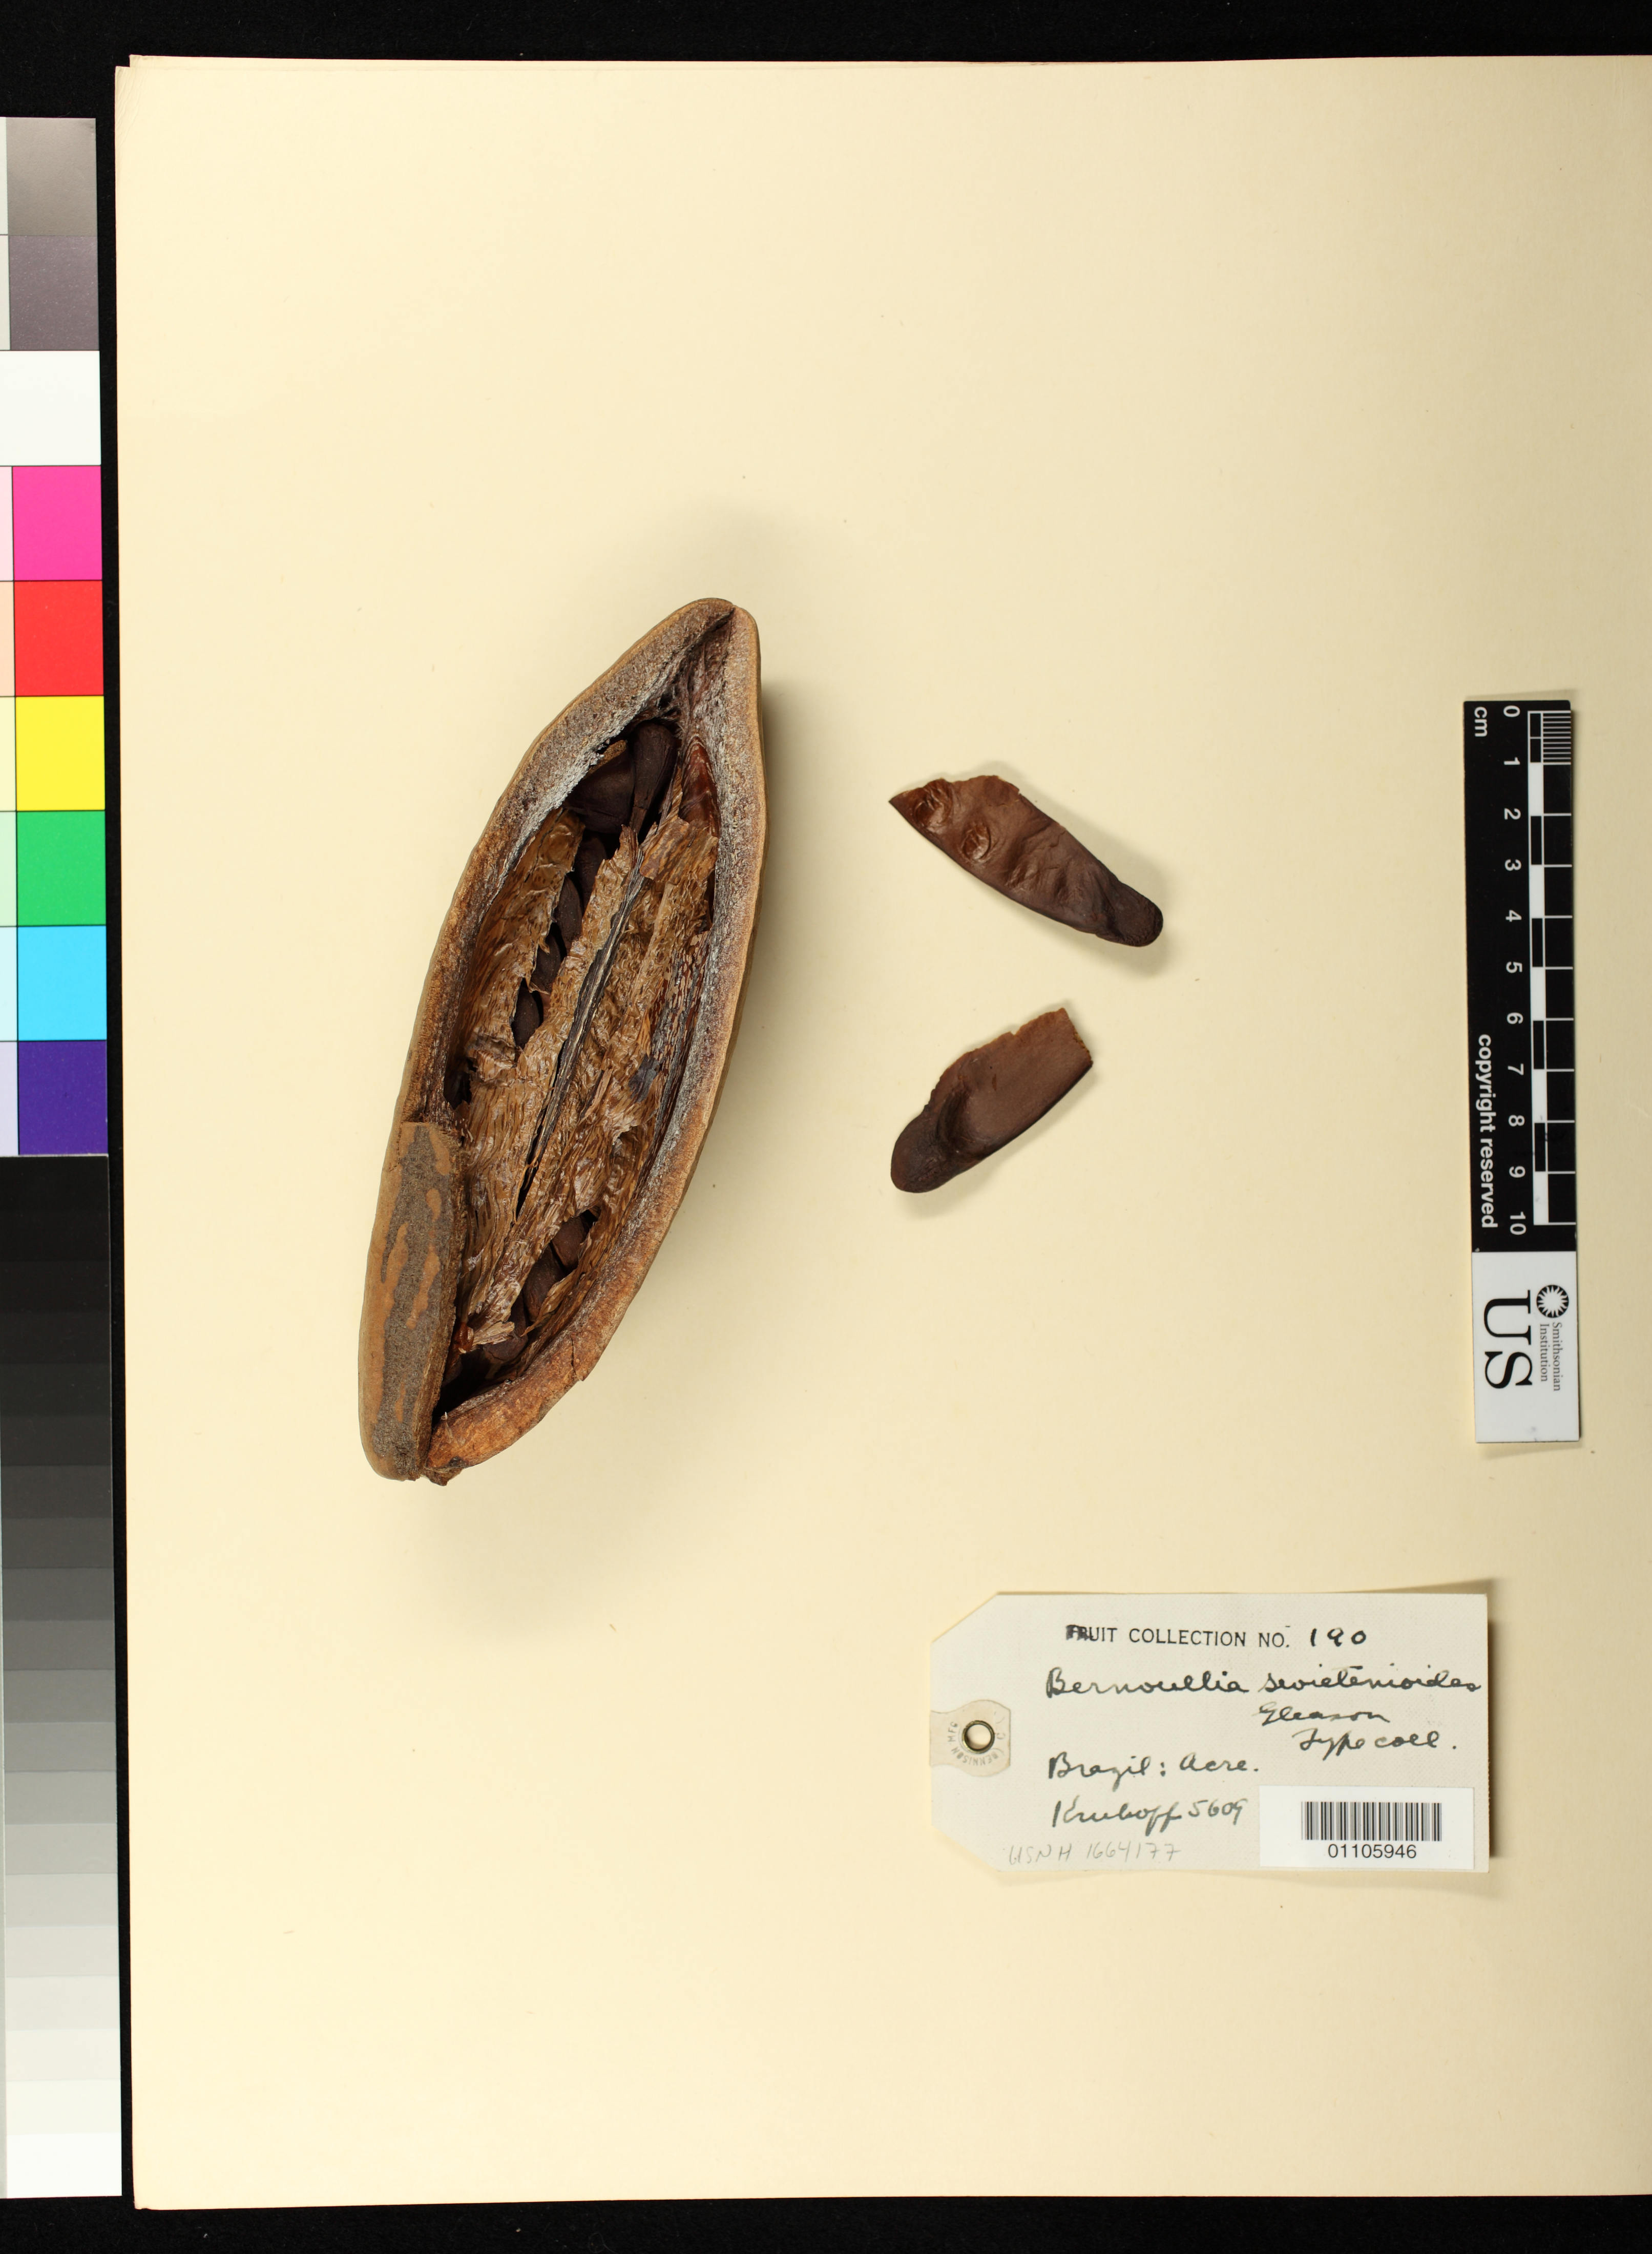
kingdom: Plantae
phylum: Tracheophyta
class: Magnoliopsida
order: Malvales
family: Malvaceae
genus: Bernoullia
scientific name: Bernoullia swietenioides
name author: Gleason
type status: Isotype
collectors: B. A. Krukoff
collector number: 5609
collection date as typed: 22 Aug 1933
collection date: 1933-08-22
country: Brazil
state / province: Acre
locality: Basin of Rio Purus. Territory of Acre: near mouth of Rio Macauhan (tributary of Rio Yaco)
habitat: Terra firma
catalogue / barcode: US 1664177